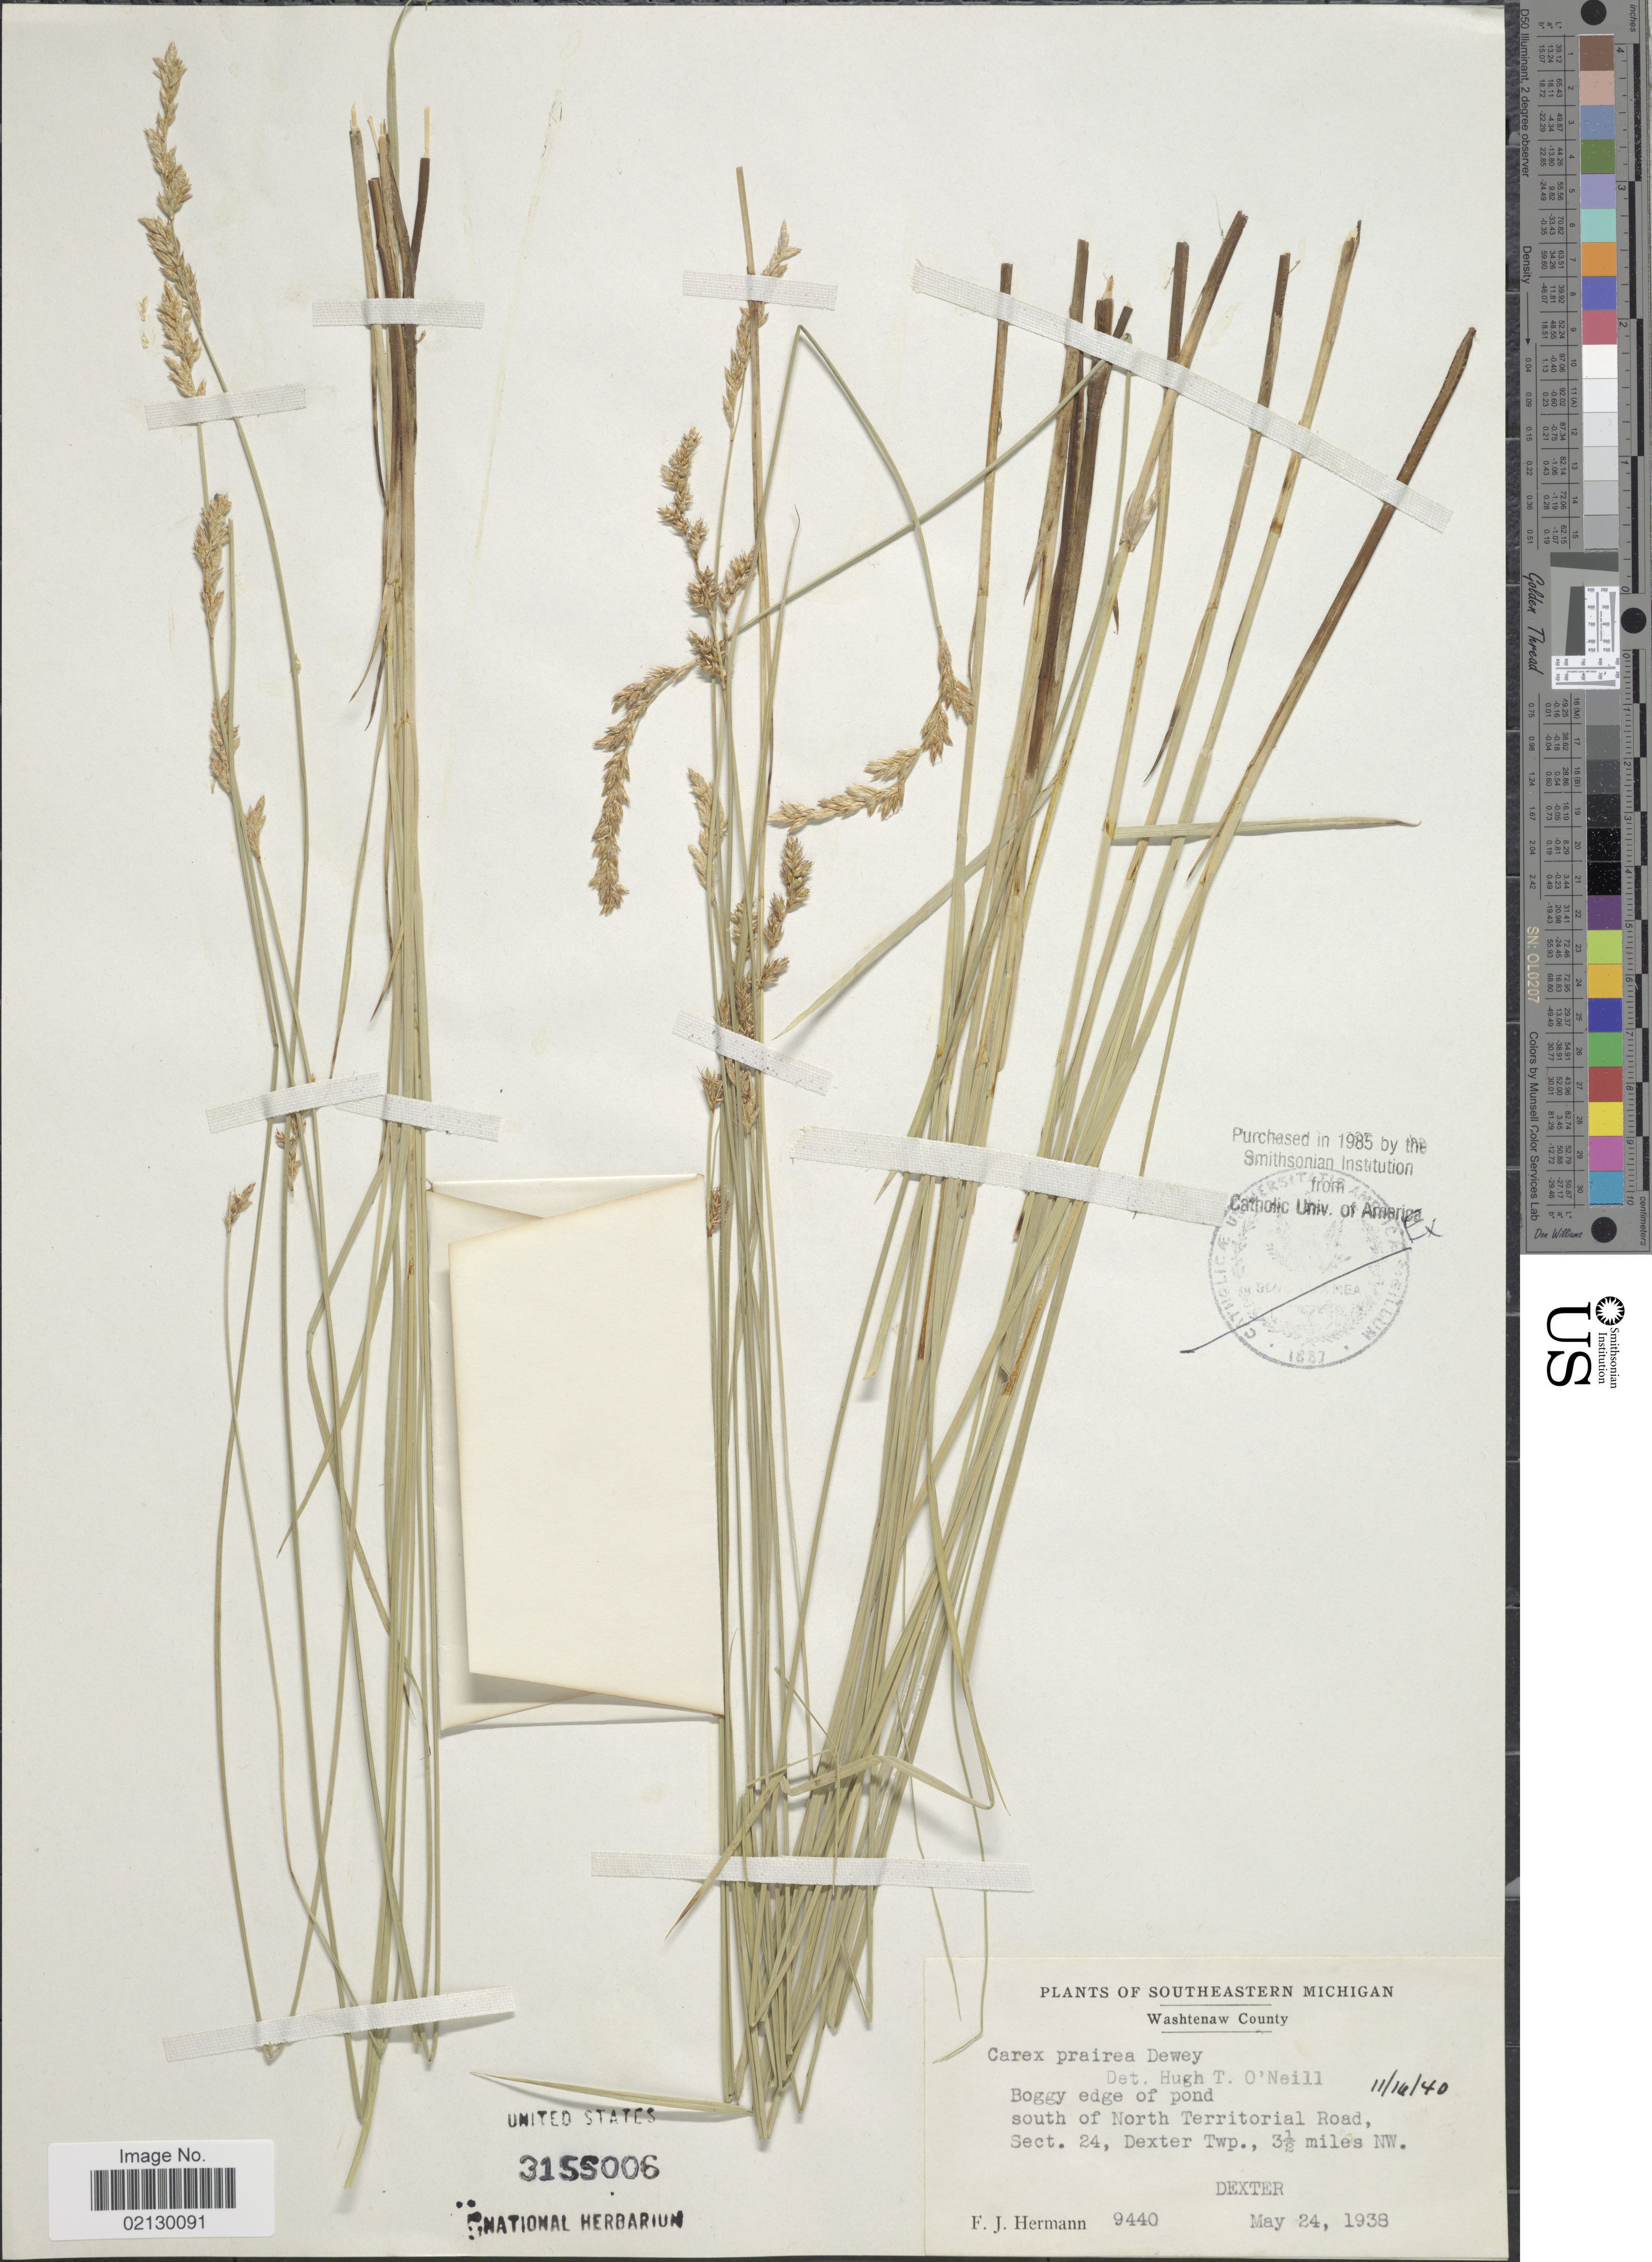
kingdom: Plantae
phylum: Tracheophyta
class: Liliopsida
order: Poales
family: Cyperaceae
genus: Carex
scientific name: Carex prairea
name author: Dewey ex Alph. Wood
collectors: F. J. Hermann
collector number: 9440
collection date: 1938-05-24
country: United States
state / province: Michigan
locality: Southeastern Michigan, Washtenaw County. South of North Territorial Road, Sect. 24 Dexter Twp., 3 1/2 miles NW Dexter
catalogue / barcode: US 3155006